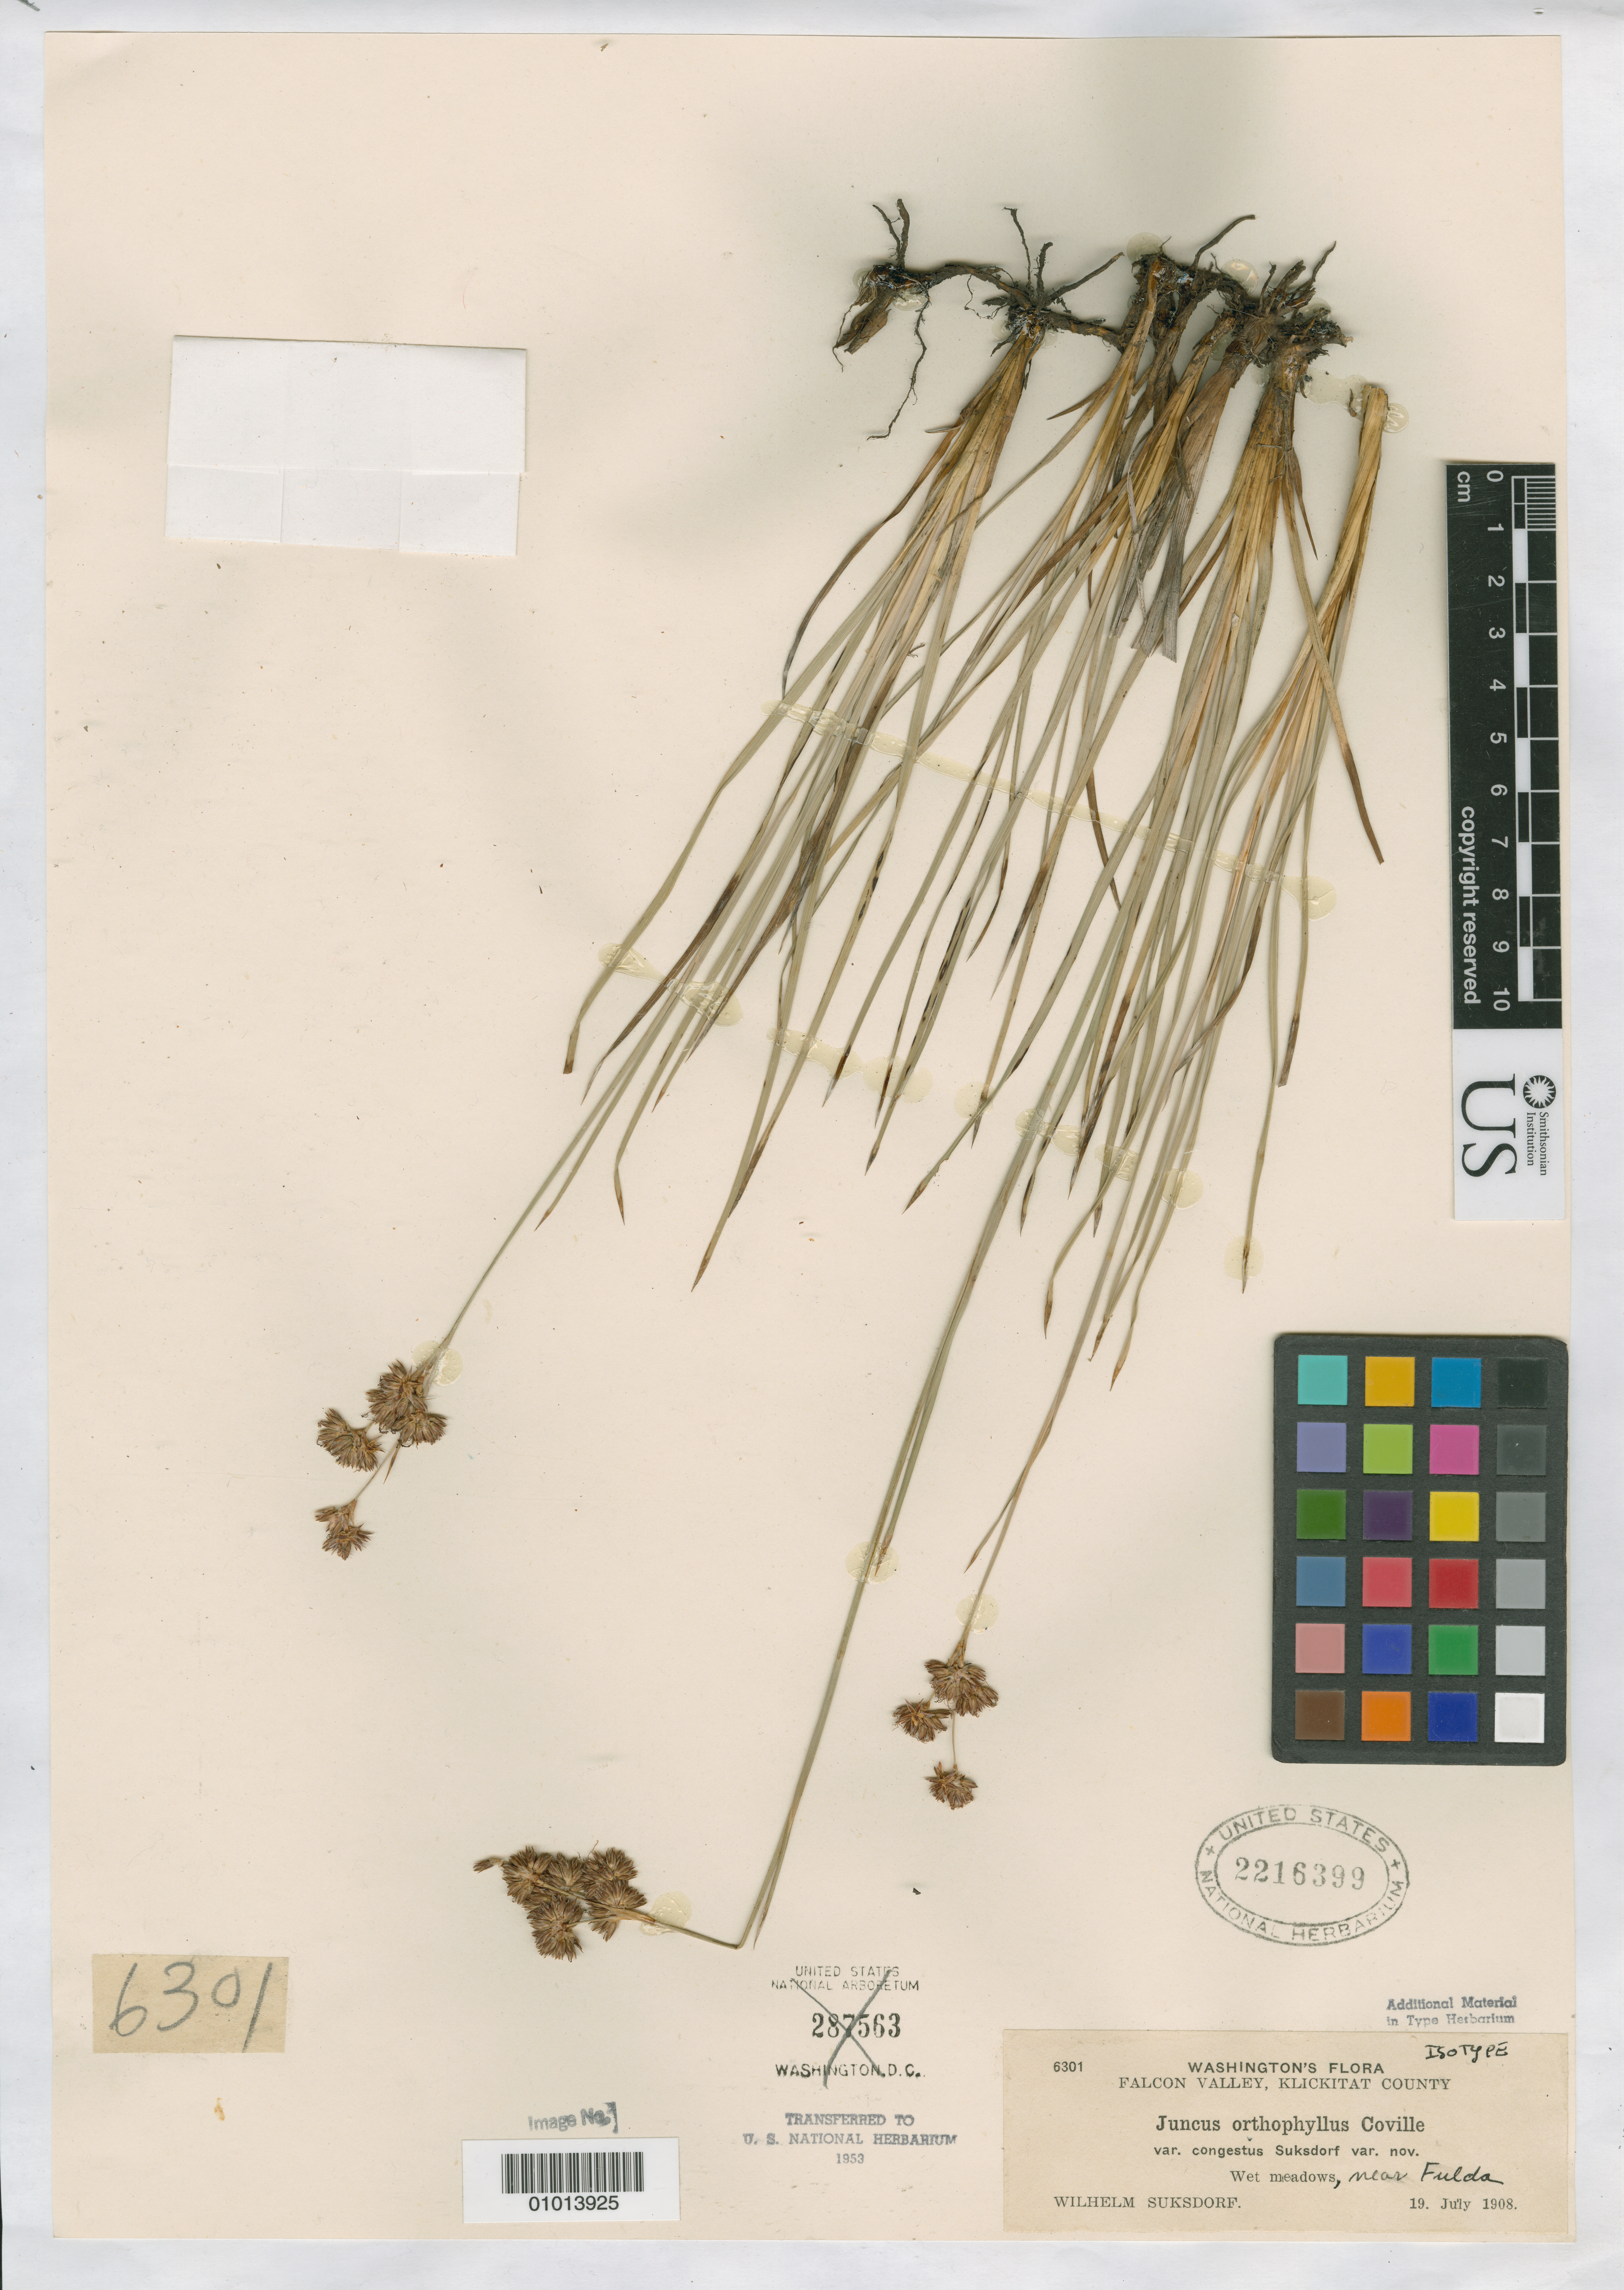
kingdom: Plantae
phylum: Tracheophyta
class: Liliopsida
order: Poales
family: Juncaceae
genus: Juncus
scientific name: Juncus orthophyllus var. congestus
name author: Suksd.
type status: Isotype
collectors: W. N. Suksdorf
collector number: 6301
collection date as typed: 19 Jul 1908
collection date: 1908-07-19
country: United States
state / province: Washington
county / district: Klickitat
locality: Falcon Valley.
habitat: Wet meadows.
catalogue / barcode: US 2216399